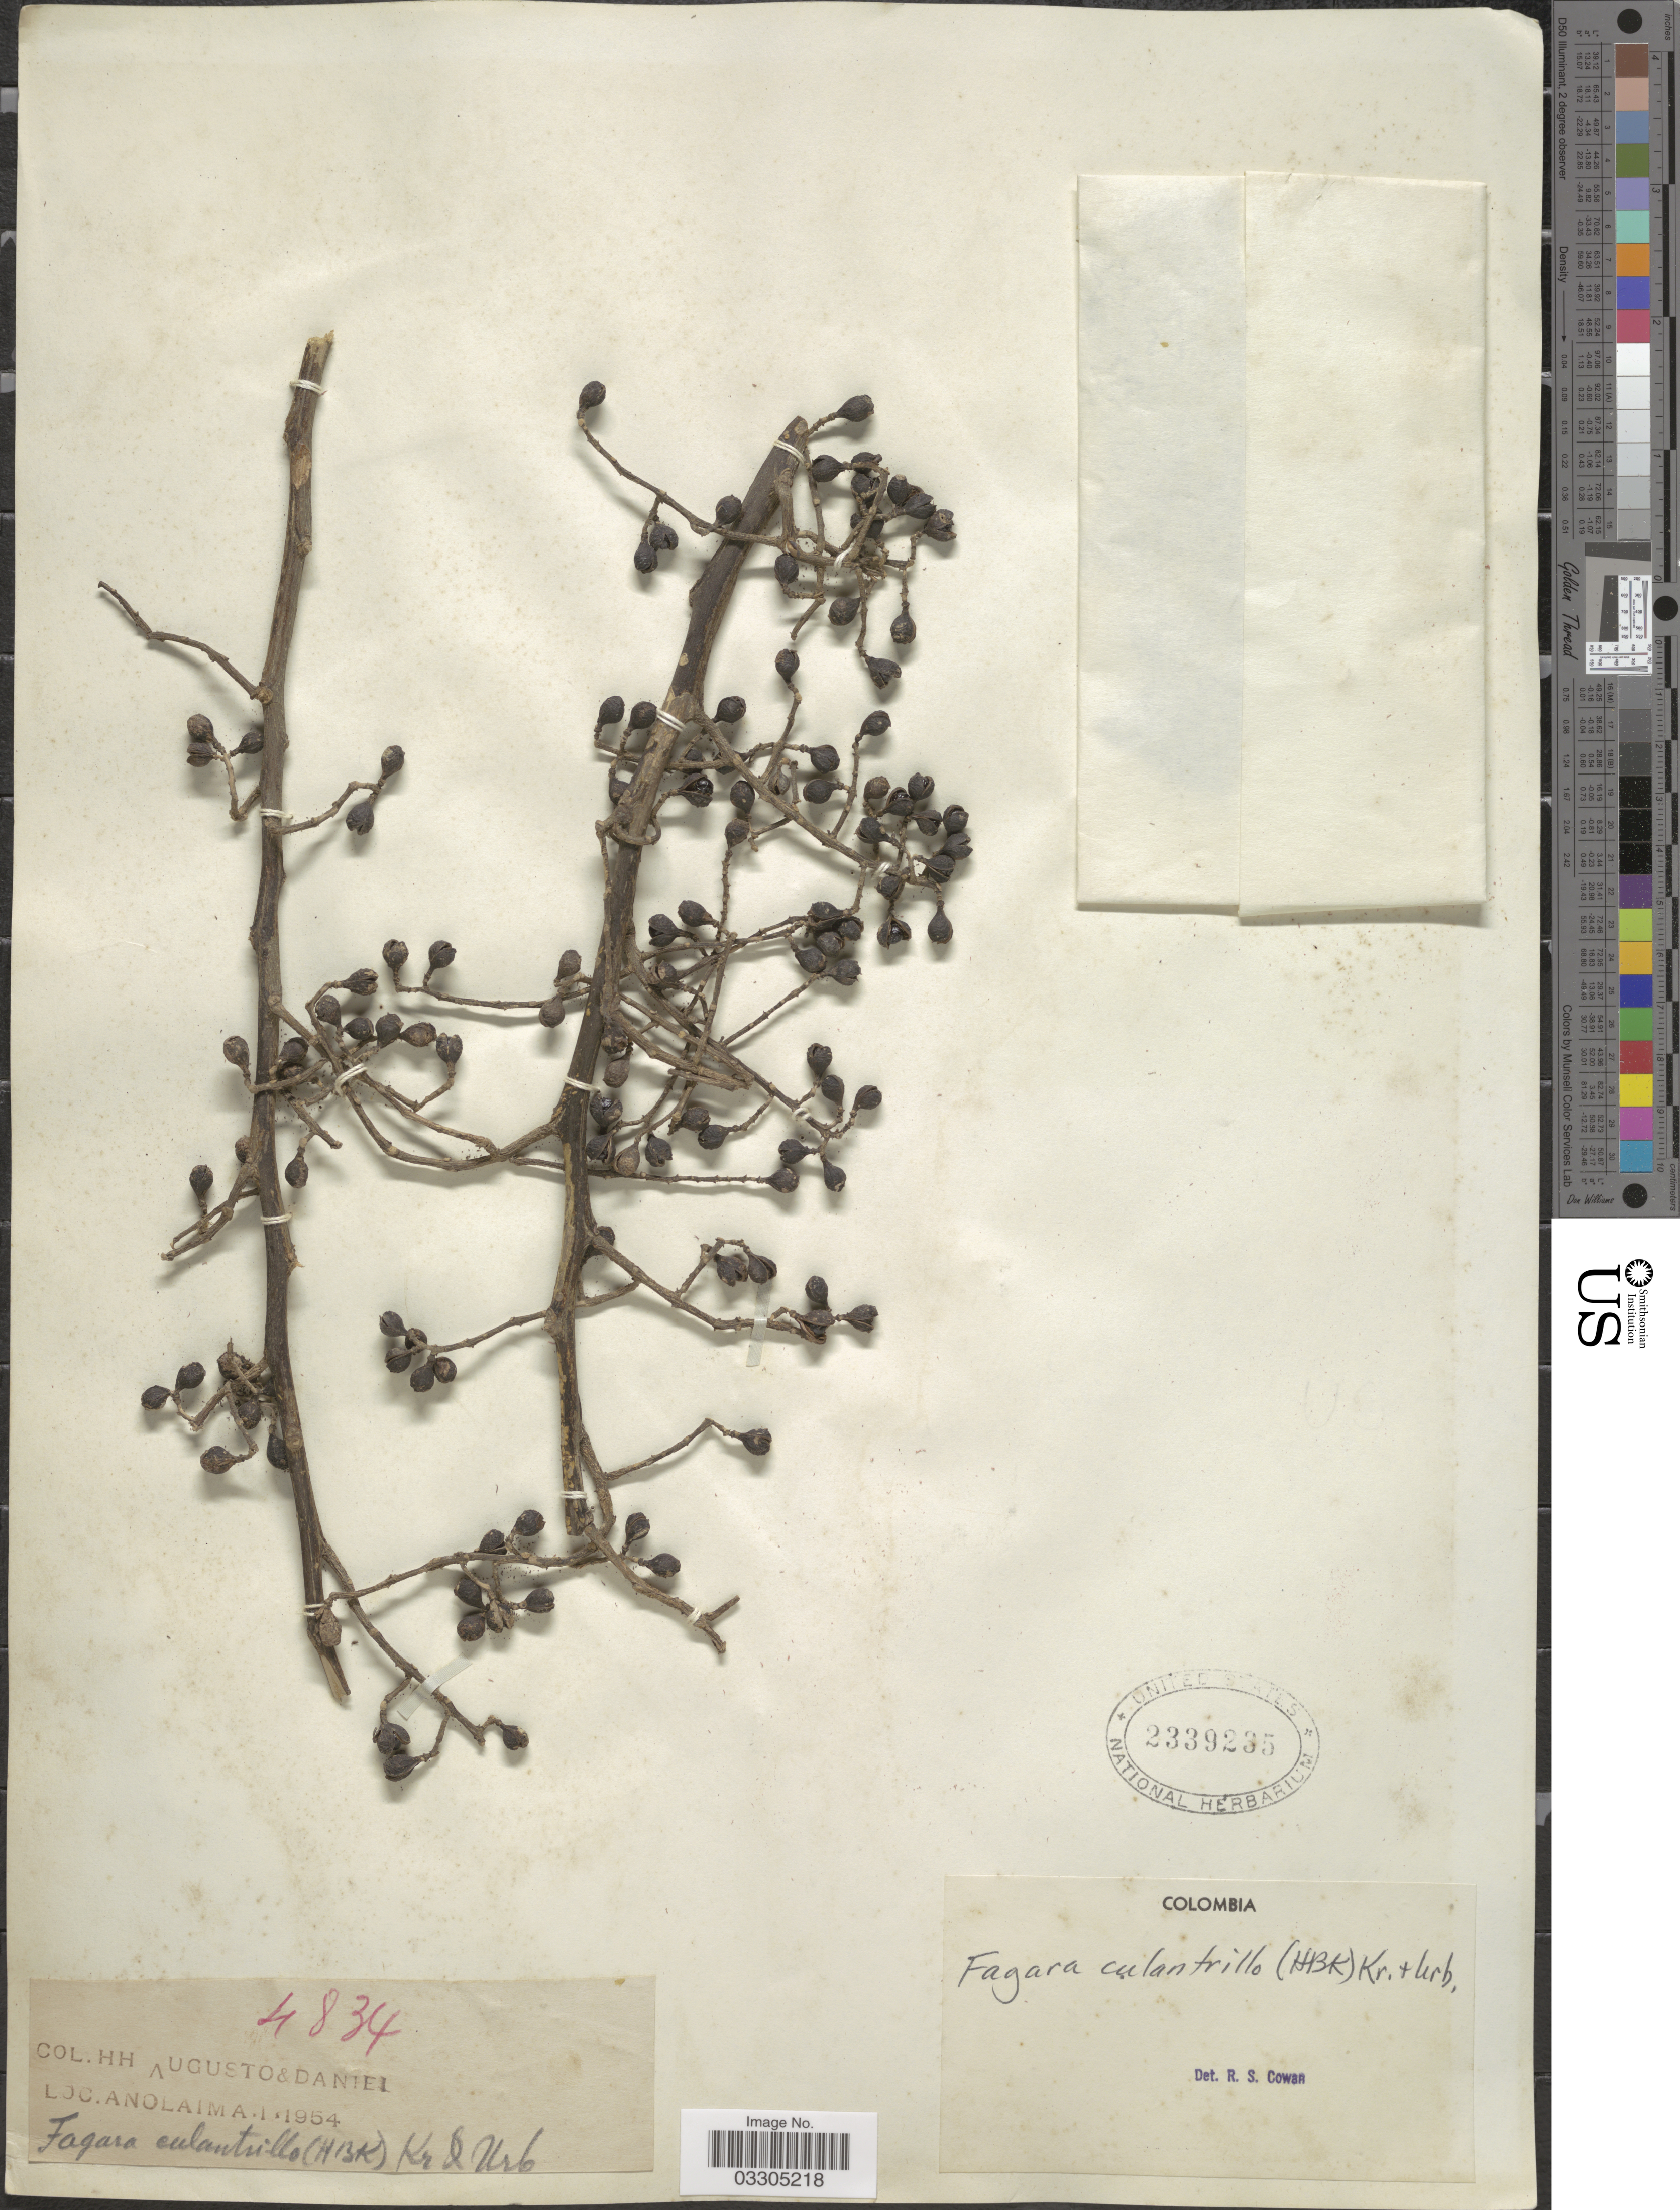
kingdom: Plantae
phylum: Tracheophyta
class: Magnoliopsida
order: Sapindales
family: Rutaceae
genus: Zanthoxylum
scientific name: Zanthoxylum culantrillo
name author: Kunth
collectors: H. Augusto & -. Daniel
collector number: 4834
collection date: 1954-01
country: Colombia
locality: Anolaima.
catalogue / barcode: US 2339235